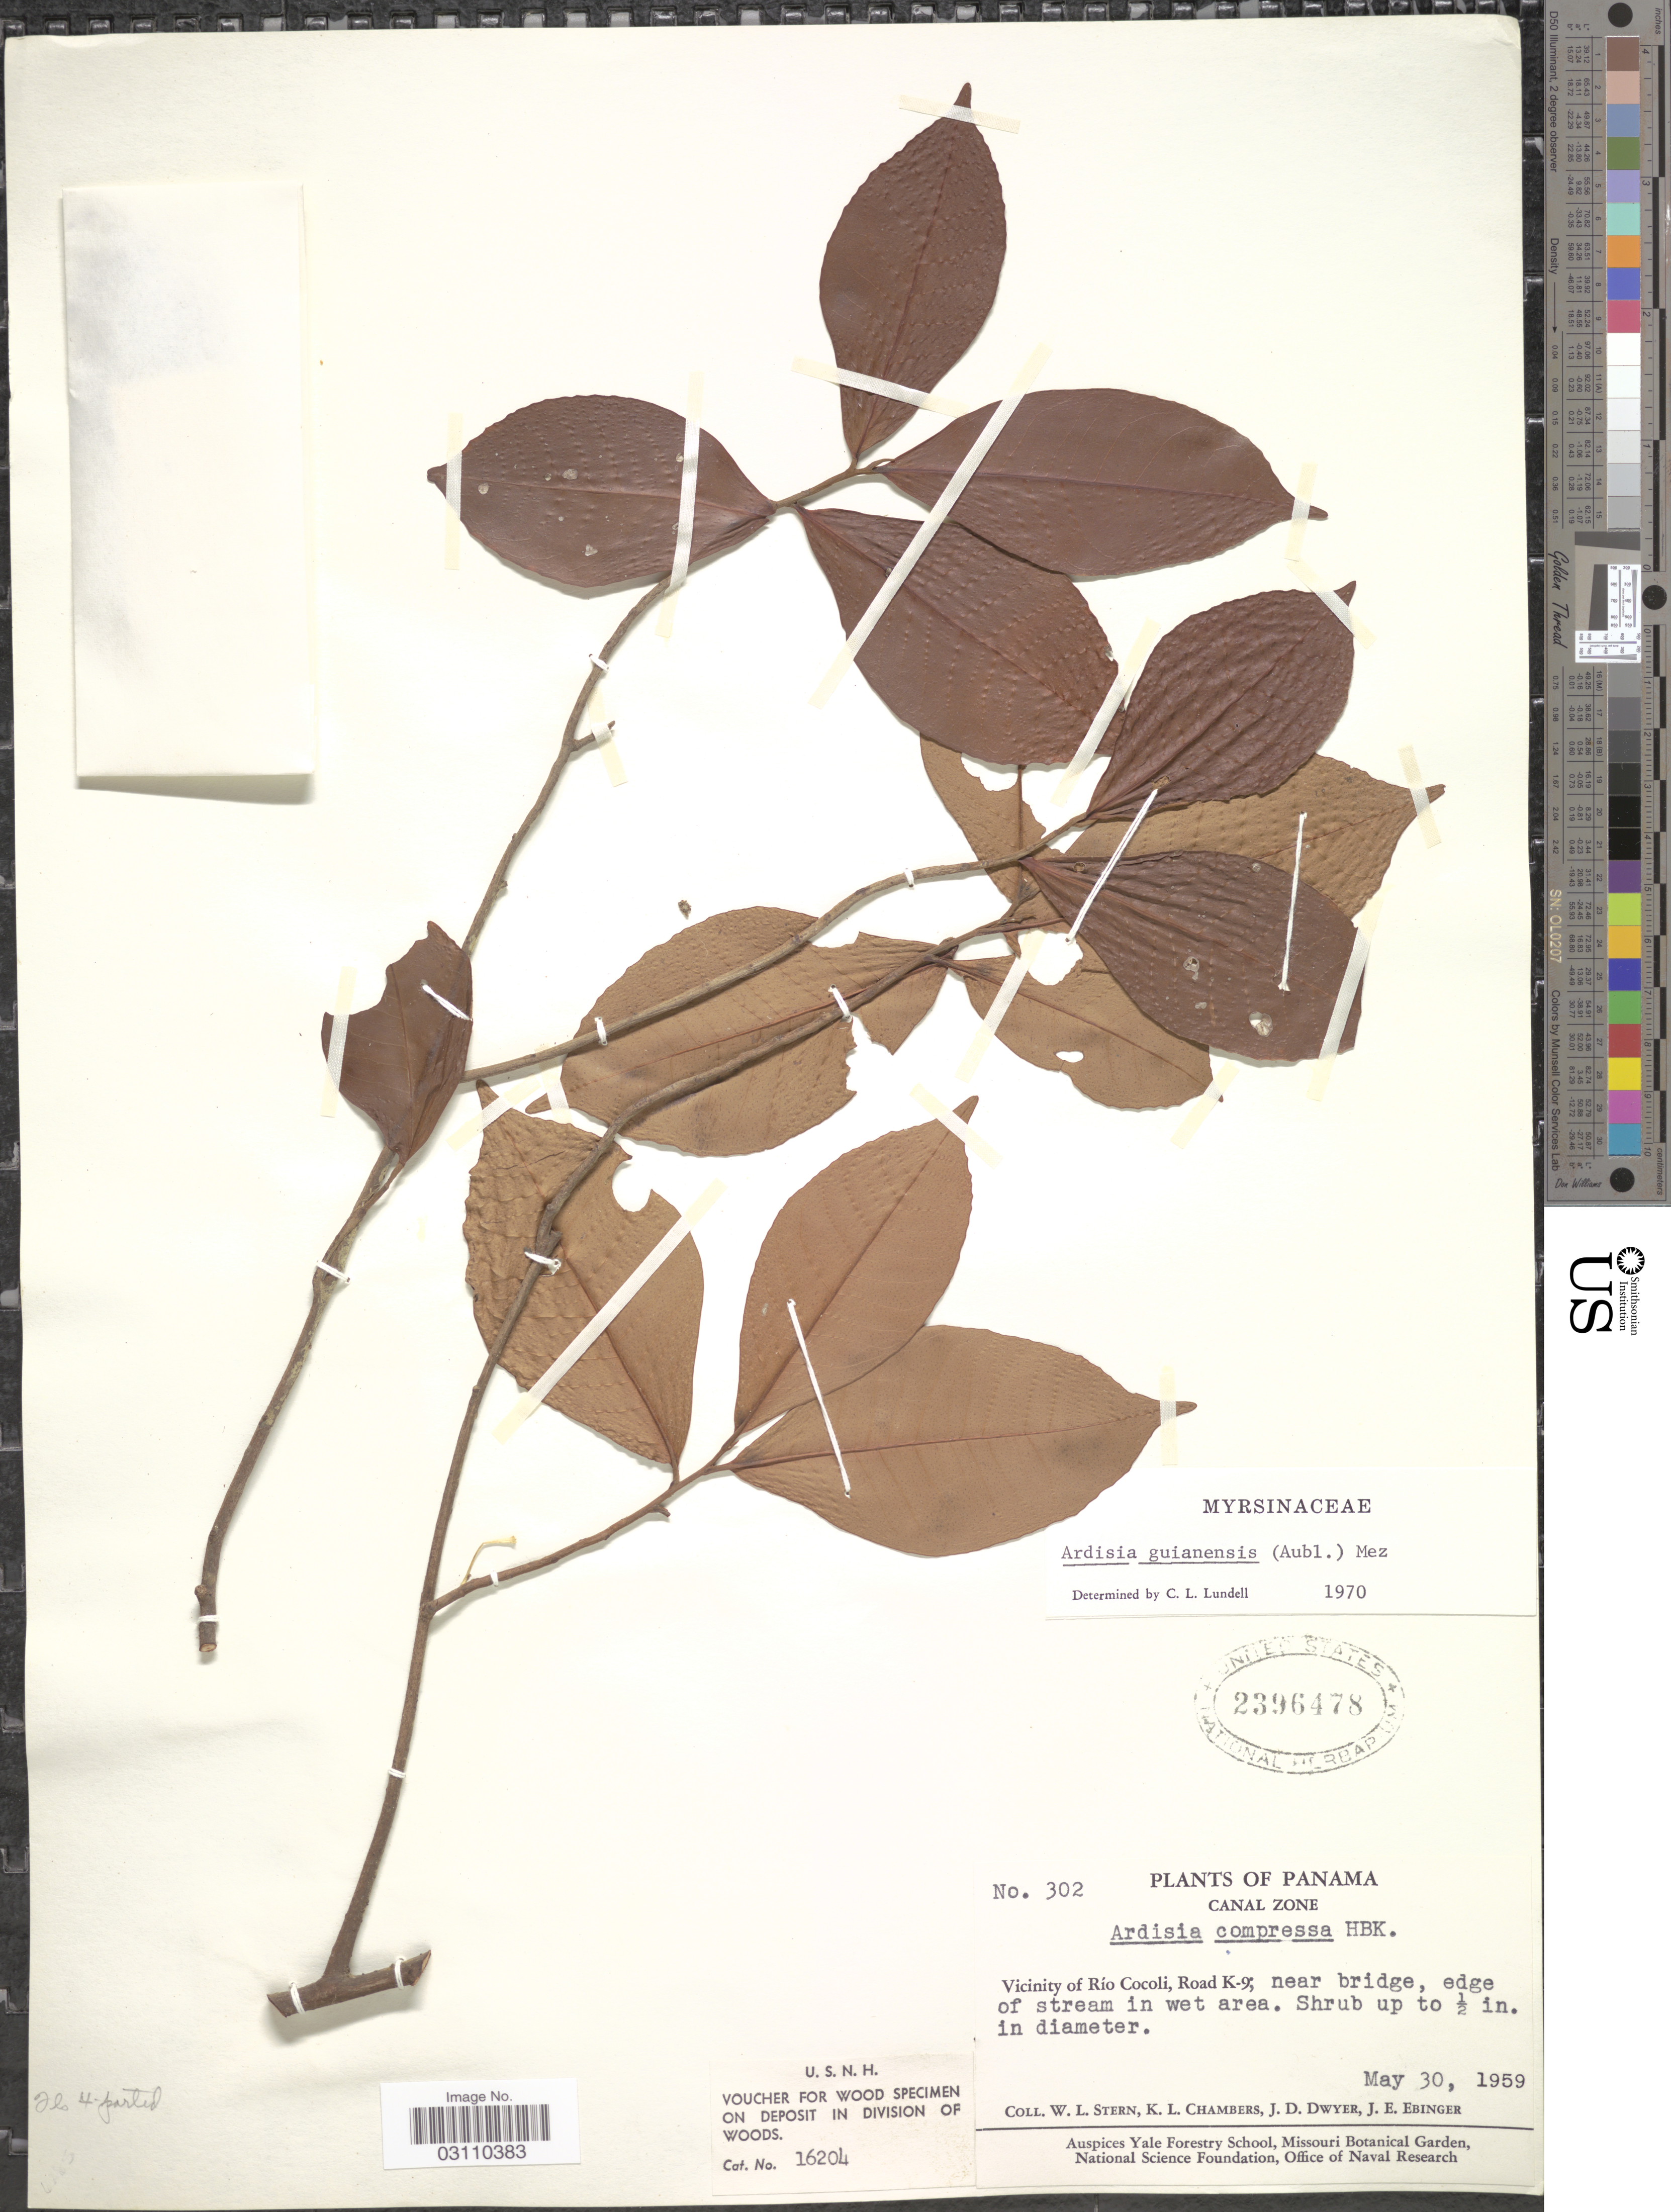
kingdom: Plantae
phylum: Tracheophyta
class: Magnoliopsida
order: Ericales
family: Primulaceae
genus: Ardisia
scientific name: Ardisia guianensis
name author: (Aubl.) Mez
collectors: W. L. Stern, K. Chambers, J. D. Dwyer & J. Ebinger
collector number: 302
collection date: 1959-05-30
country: Panama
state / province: Panamá Oeste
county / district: Canal Zone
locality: Vicinity of Río Cocoli, Road K-9; near bridge, edge of stream in wet area.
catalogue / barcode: US 2396478